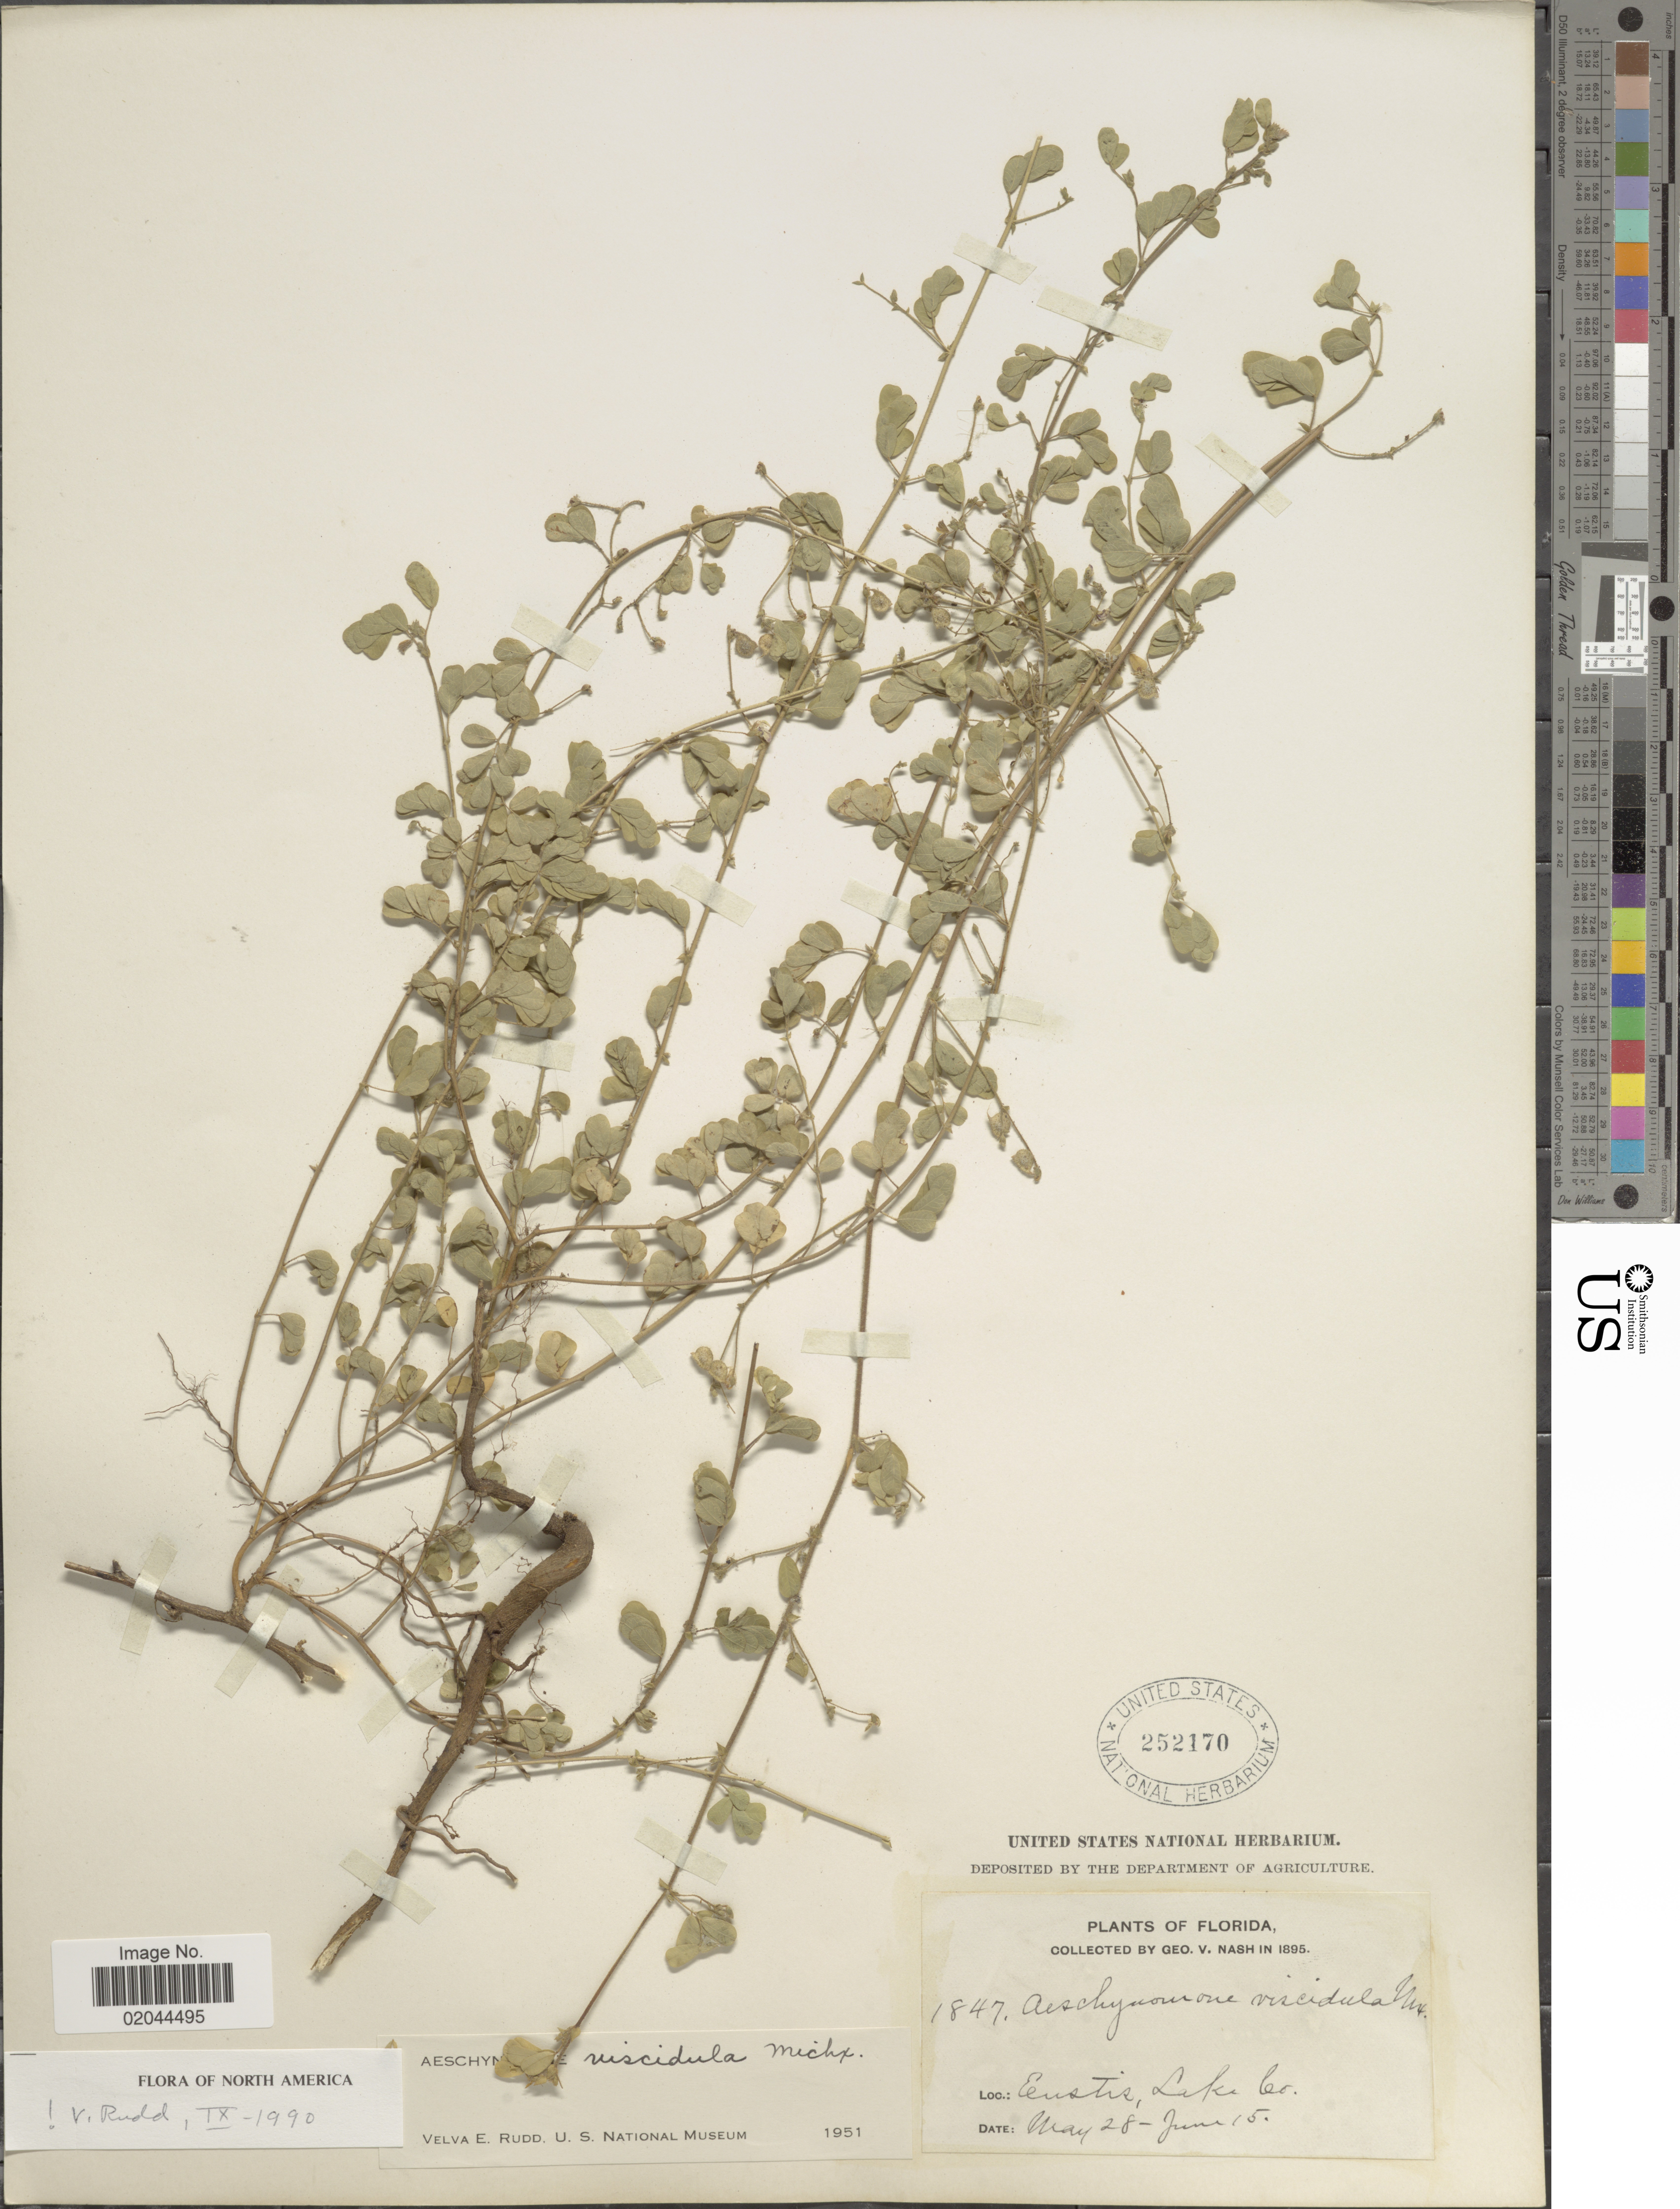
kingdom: Plantae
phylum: Tracheophyta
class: Magnoliopsida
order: Fabales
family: Fabaceae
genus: Aeschynomene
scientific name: Aeschynomene viscidula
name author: Michx.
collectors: G. V. Nash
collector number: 1847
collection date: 1895-05-28/1895-06-15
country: United States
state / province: Florida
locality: Eustis, Lake Co.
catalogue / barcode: US 252170